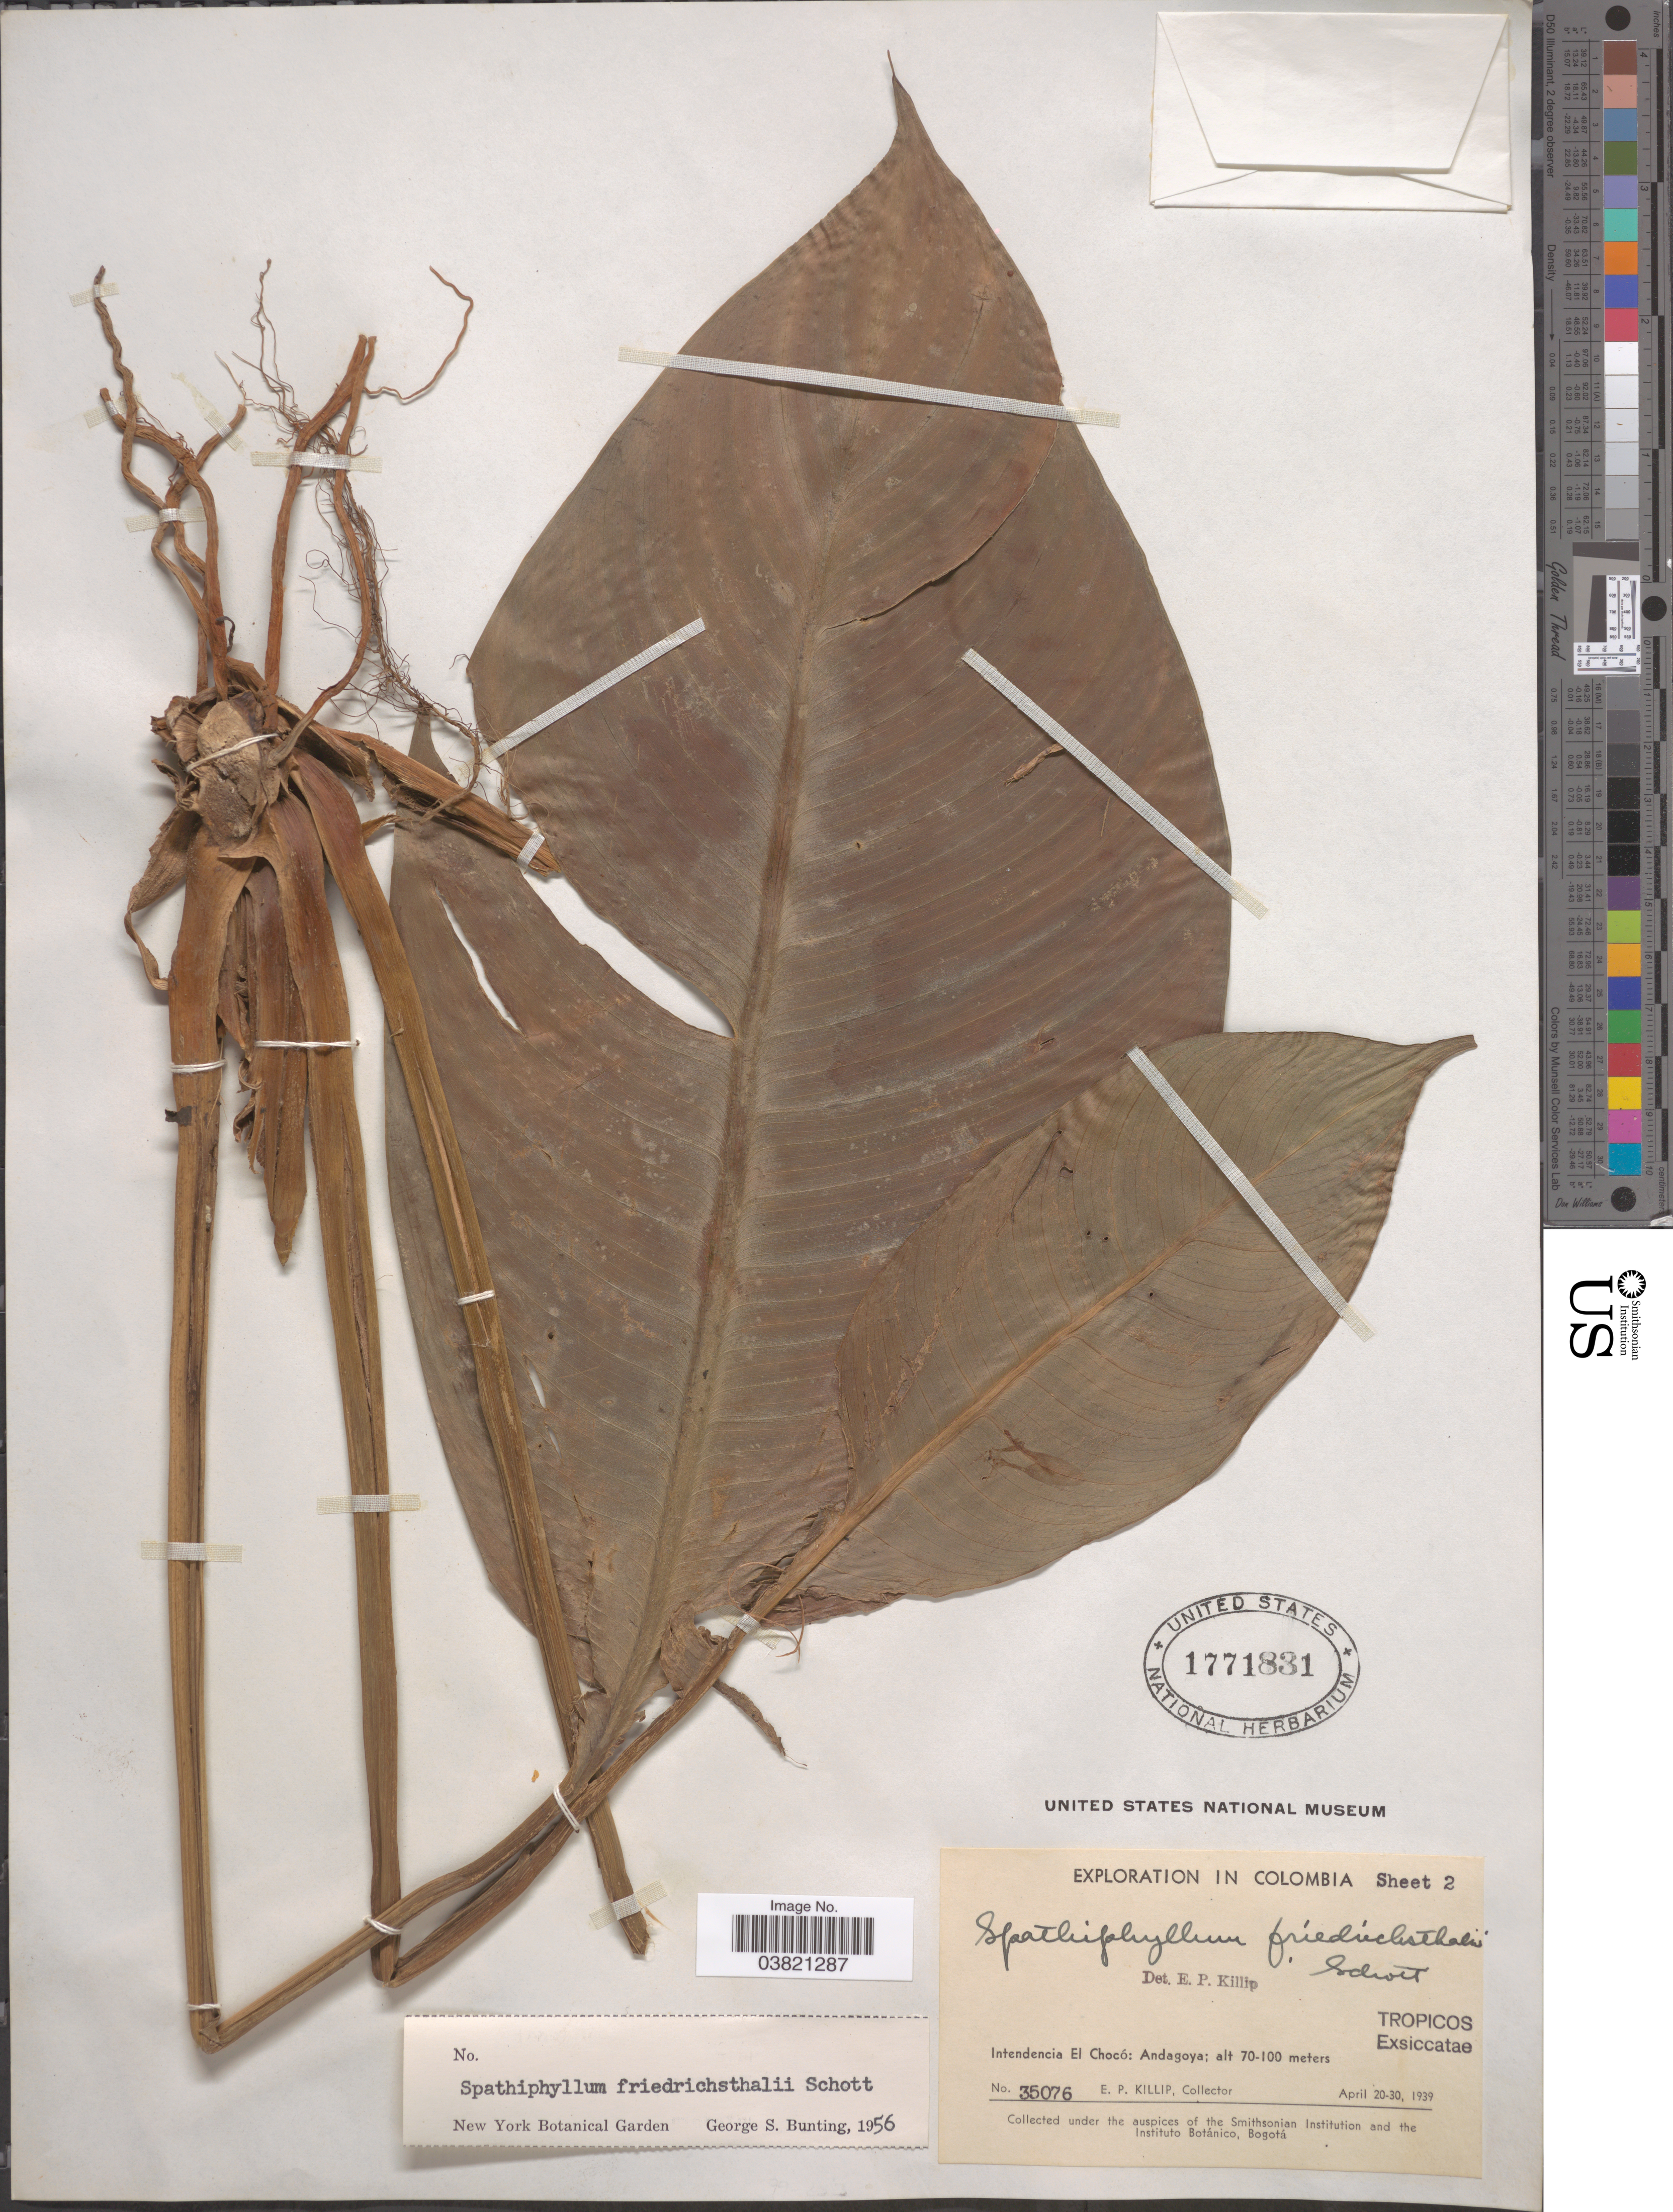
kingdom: Plantae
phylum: Tracheophyta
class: Liliopsida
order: Alismatales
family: Araceae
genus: Spathiphyllum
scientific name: Spathiphyllum friedrichsthalii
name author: Schott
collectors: E. P. Killip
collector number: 35076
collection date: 1939-04-20/1939-04-30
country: Colombia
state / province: Chocó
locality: Intendencia El Chocó: Andagoya.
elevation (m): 70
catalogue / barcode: US 1771831